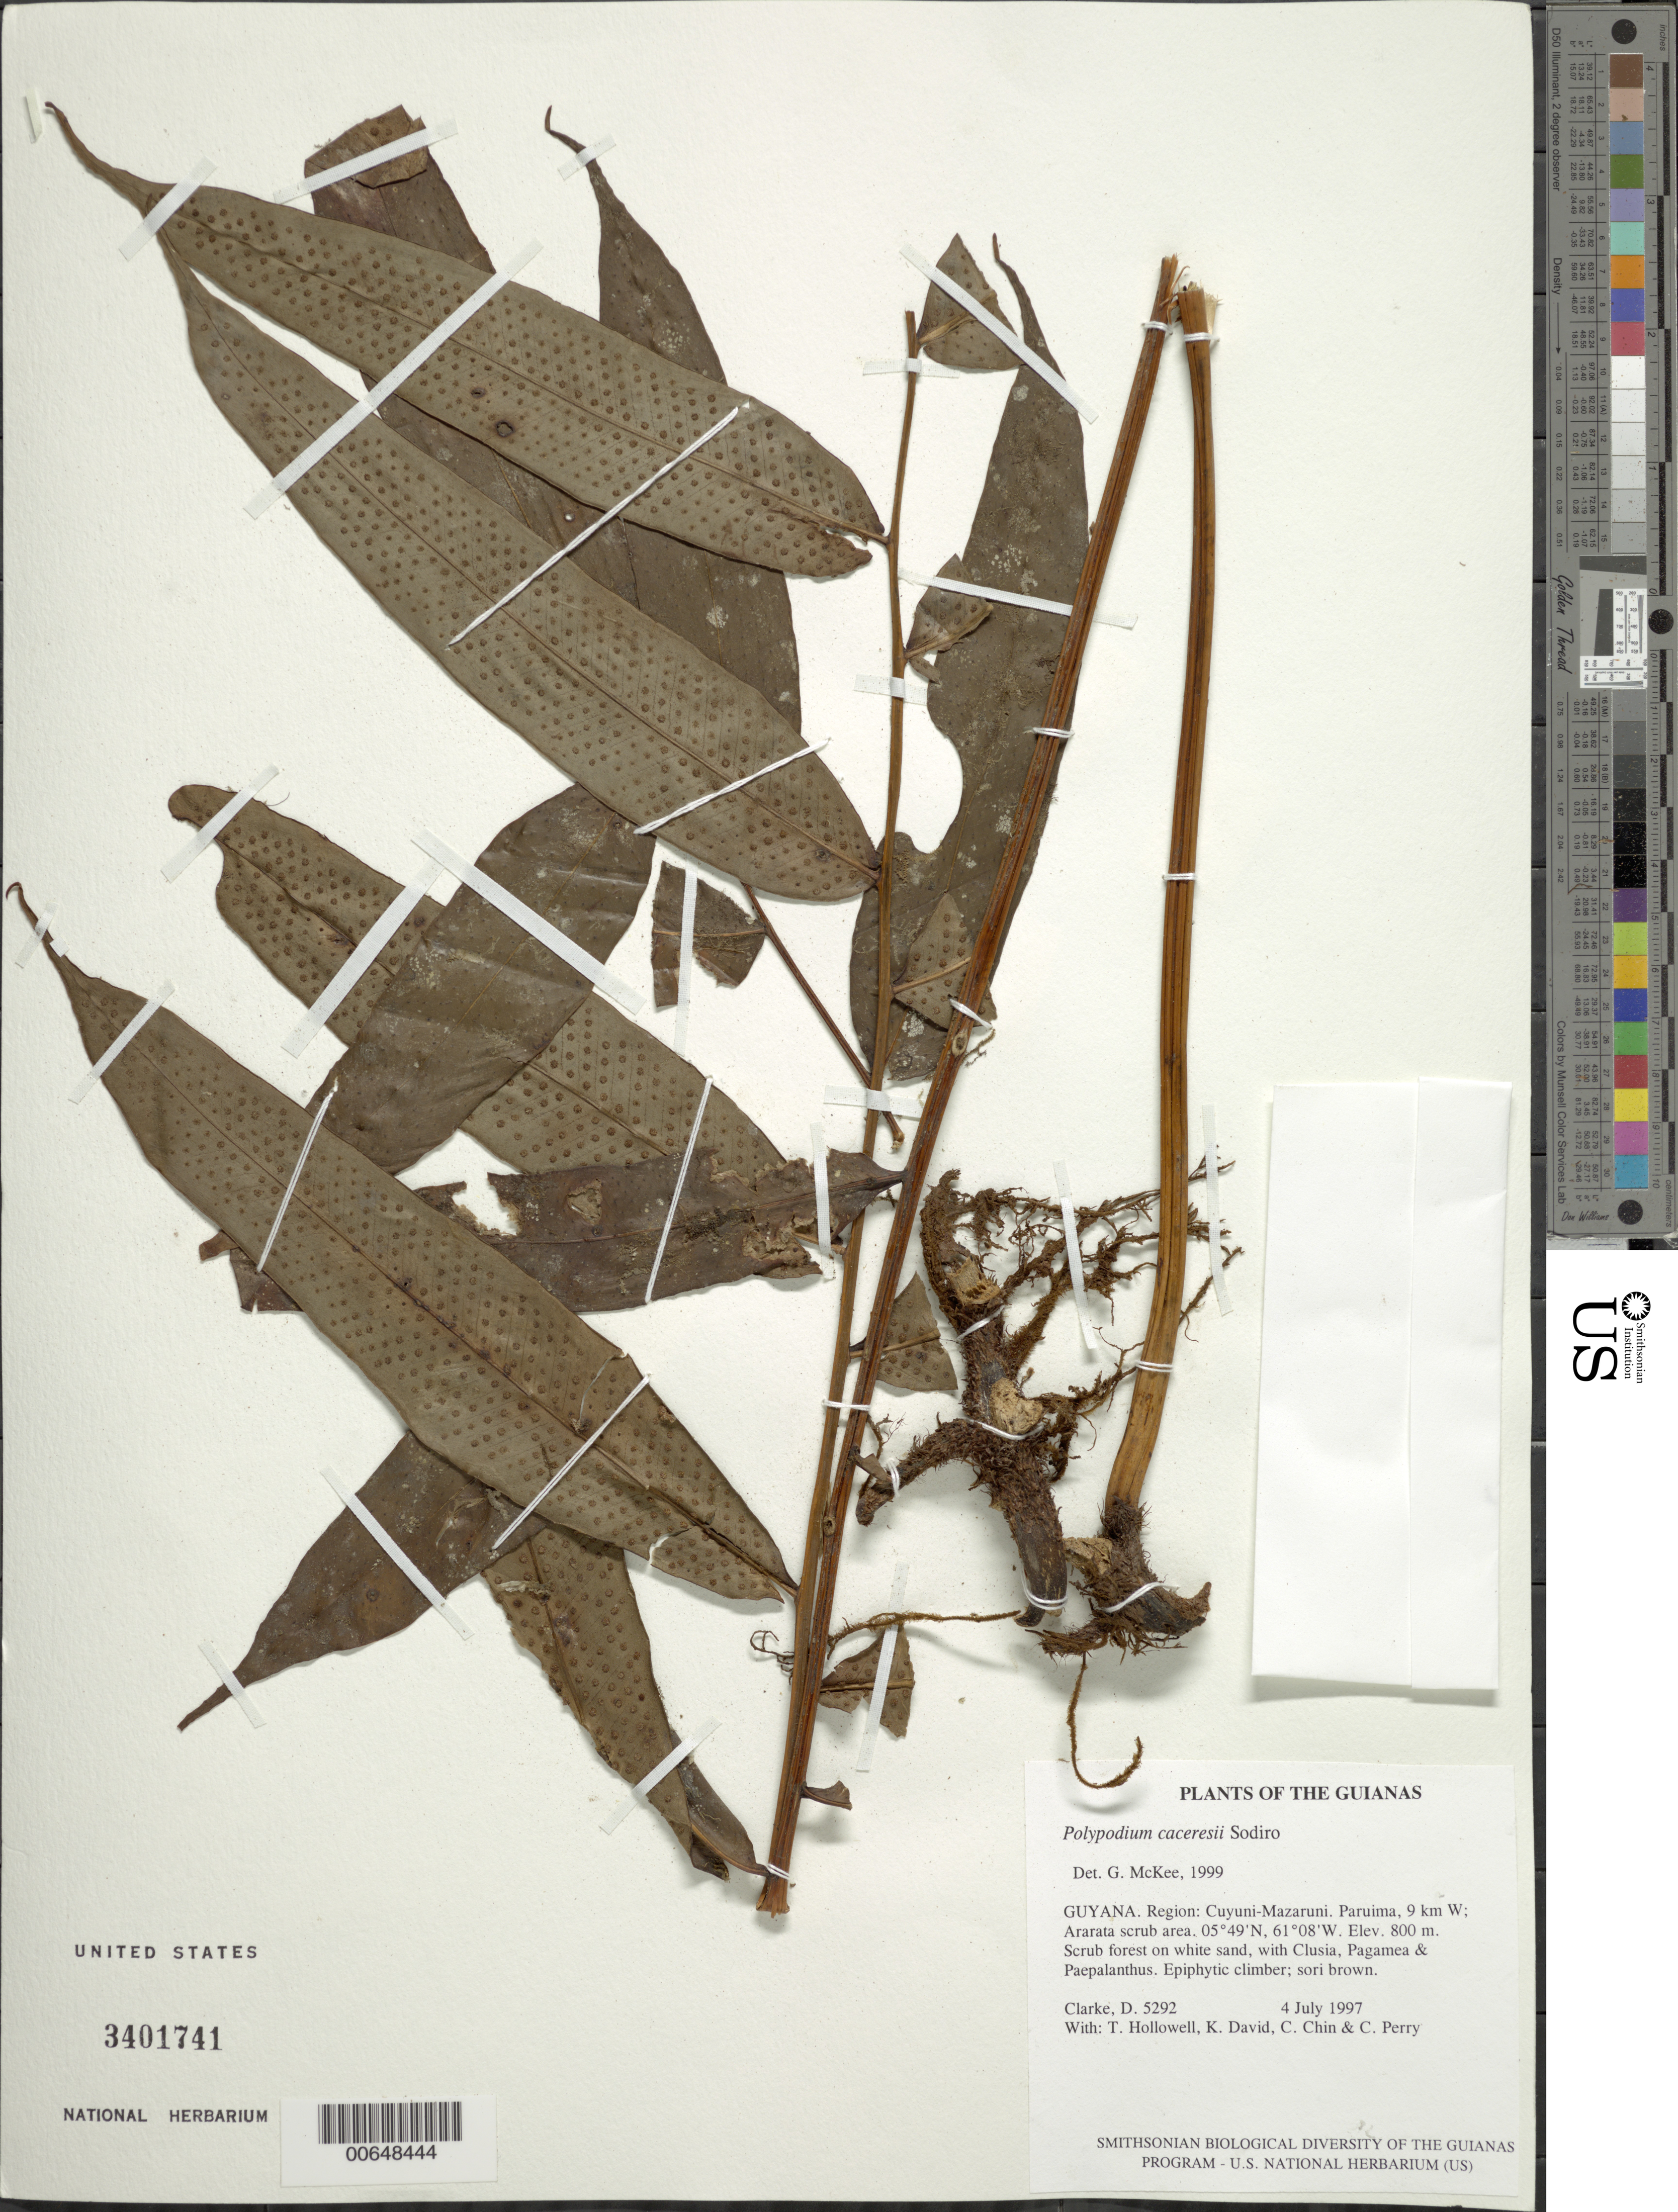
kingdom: Plantae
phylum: Tracheophyta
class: Polypodiopsida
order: Polypodiales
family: Polypodiaceae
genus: Serpocaulon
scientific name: Serpocaulon caceresii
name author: A.R. Sm.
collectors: H. D. Clarke, T. Hollowell, K. David, C. Chin & C. Perry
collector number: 5292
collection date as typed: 4 July 1997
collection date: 1997-07-04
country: Guyana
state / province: Cuyuni-Mazaruni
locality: Paruima, 9 km W; Ararata scrub area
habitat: Scrub forest on white sand, with Clusia, Pagamea & Paepalanthus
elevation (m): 800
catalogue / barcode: US 3401741